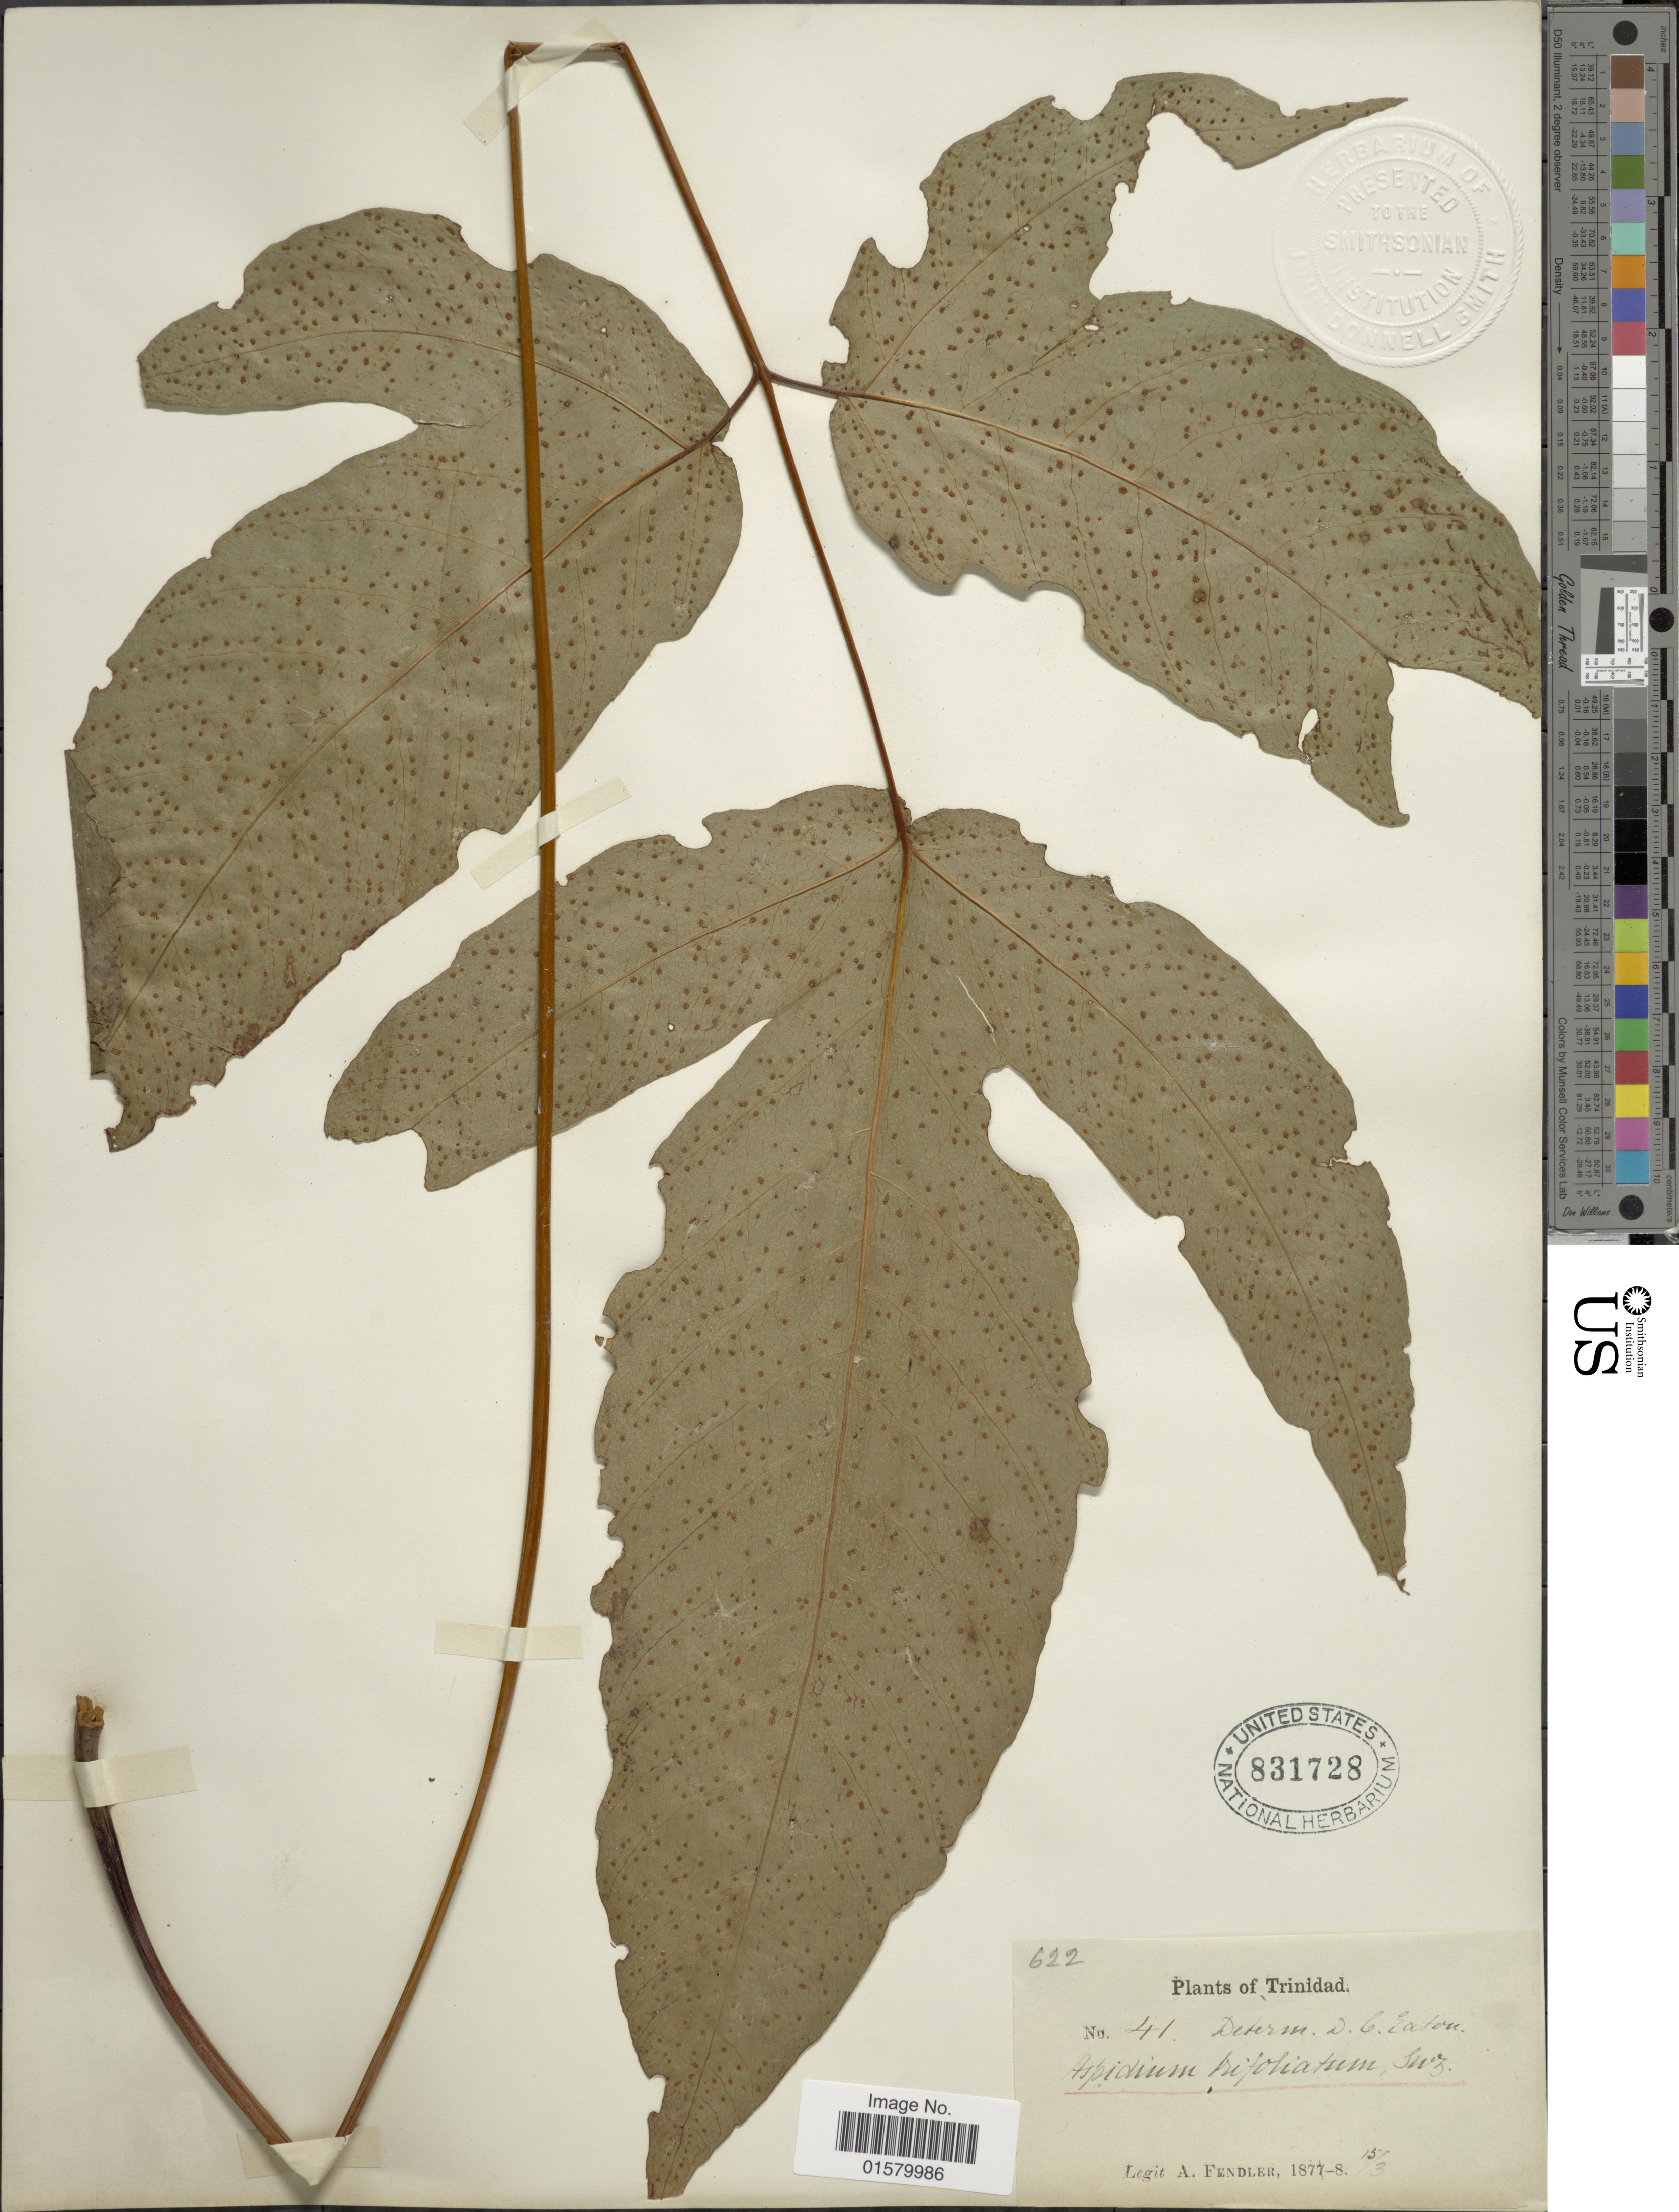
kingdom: Plantae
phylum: Tracheophyta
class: Polypodiopsida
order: Polypodiales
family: Tectariaceae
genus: Tectaria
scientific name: Tectaria trifoliata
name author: (L.) Cav.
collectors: A. Fendler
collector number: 41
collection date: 1878-03-15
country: Trinidad and Tobago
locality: Trinidad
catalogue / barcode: US 831728